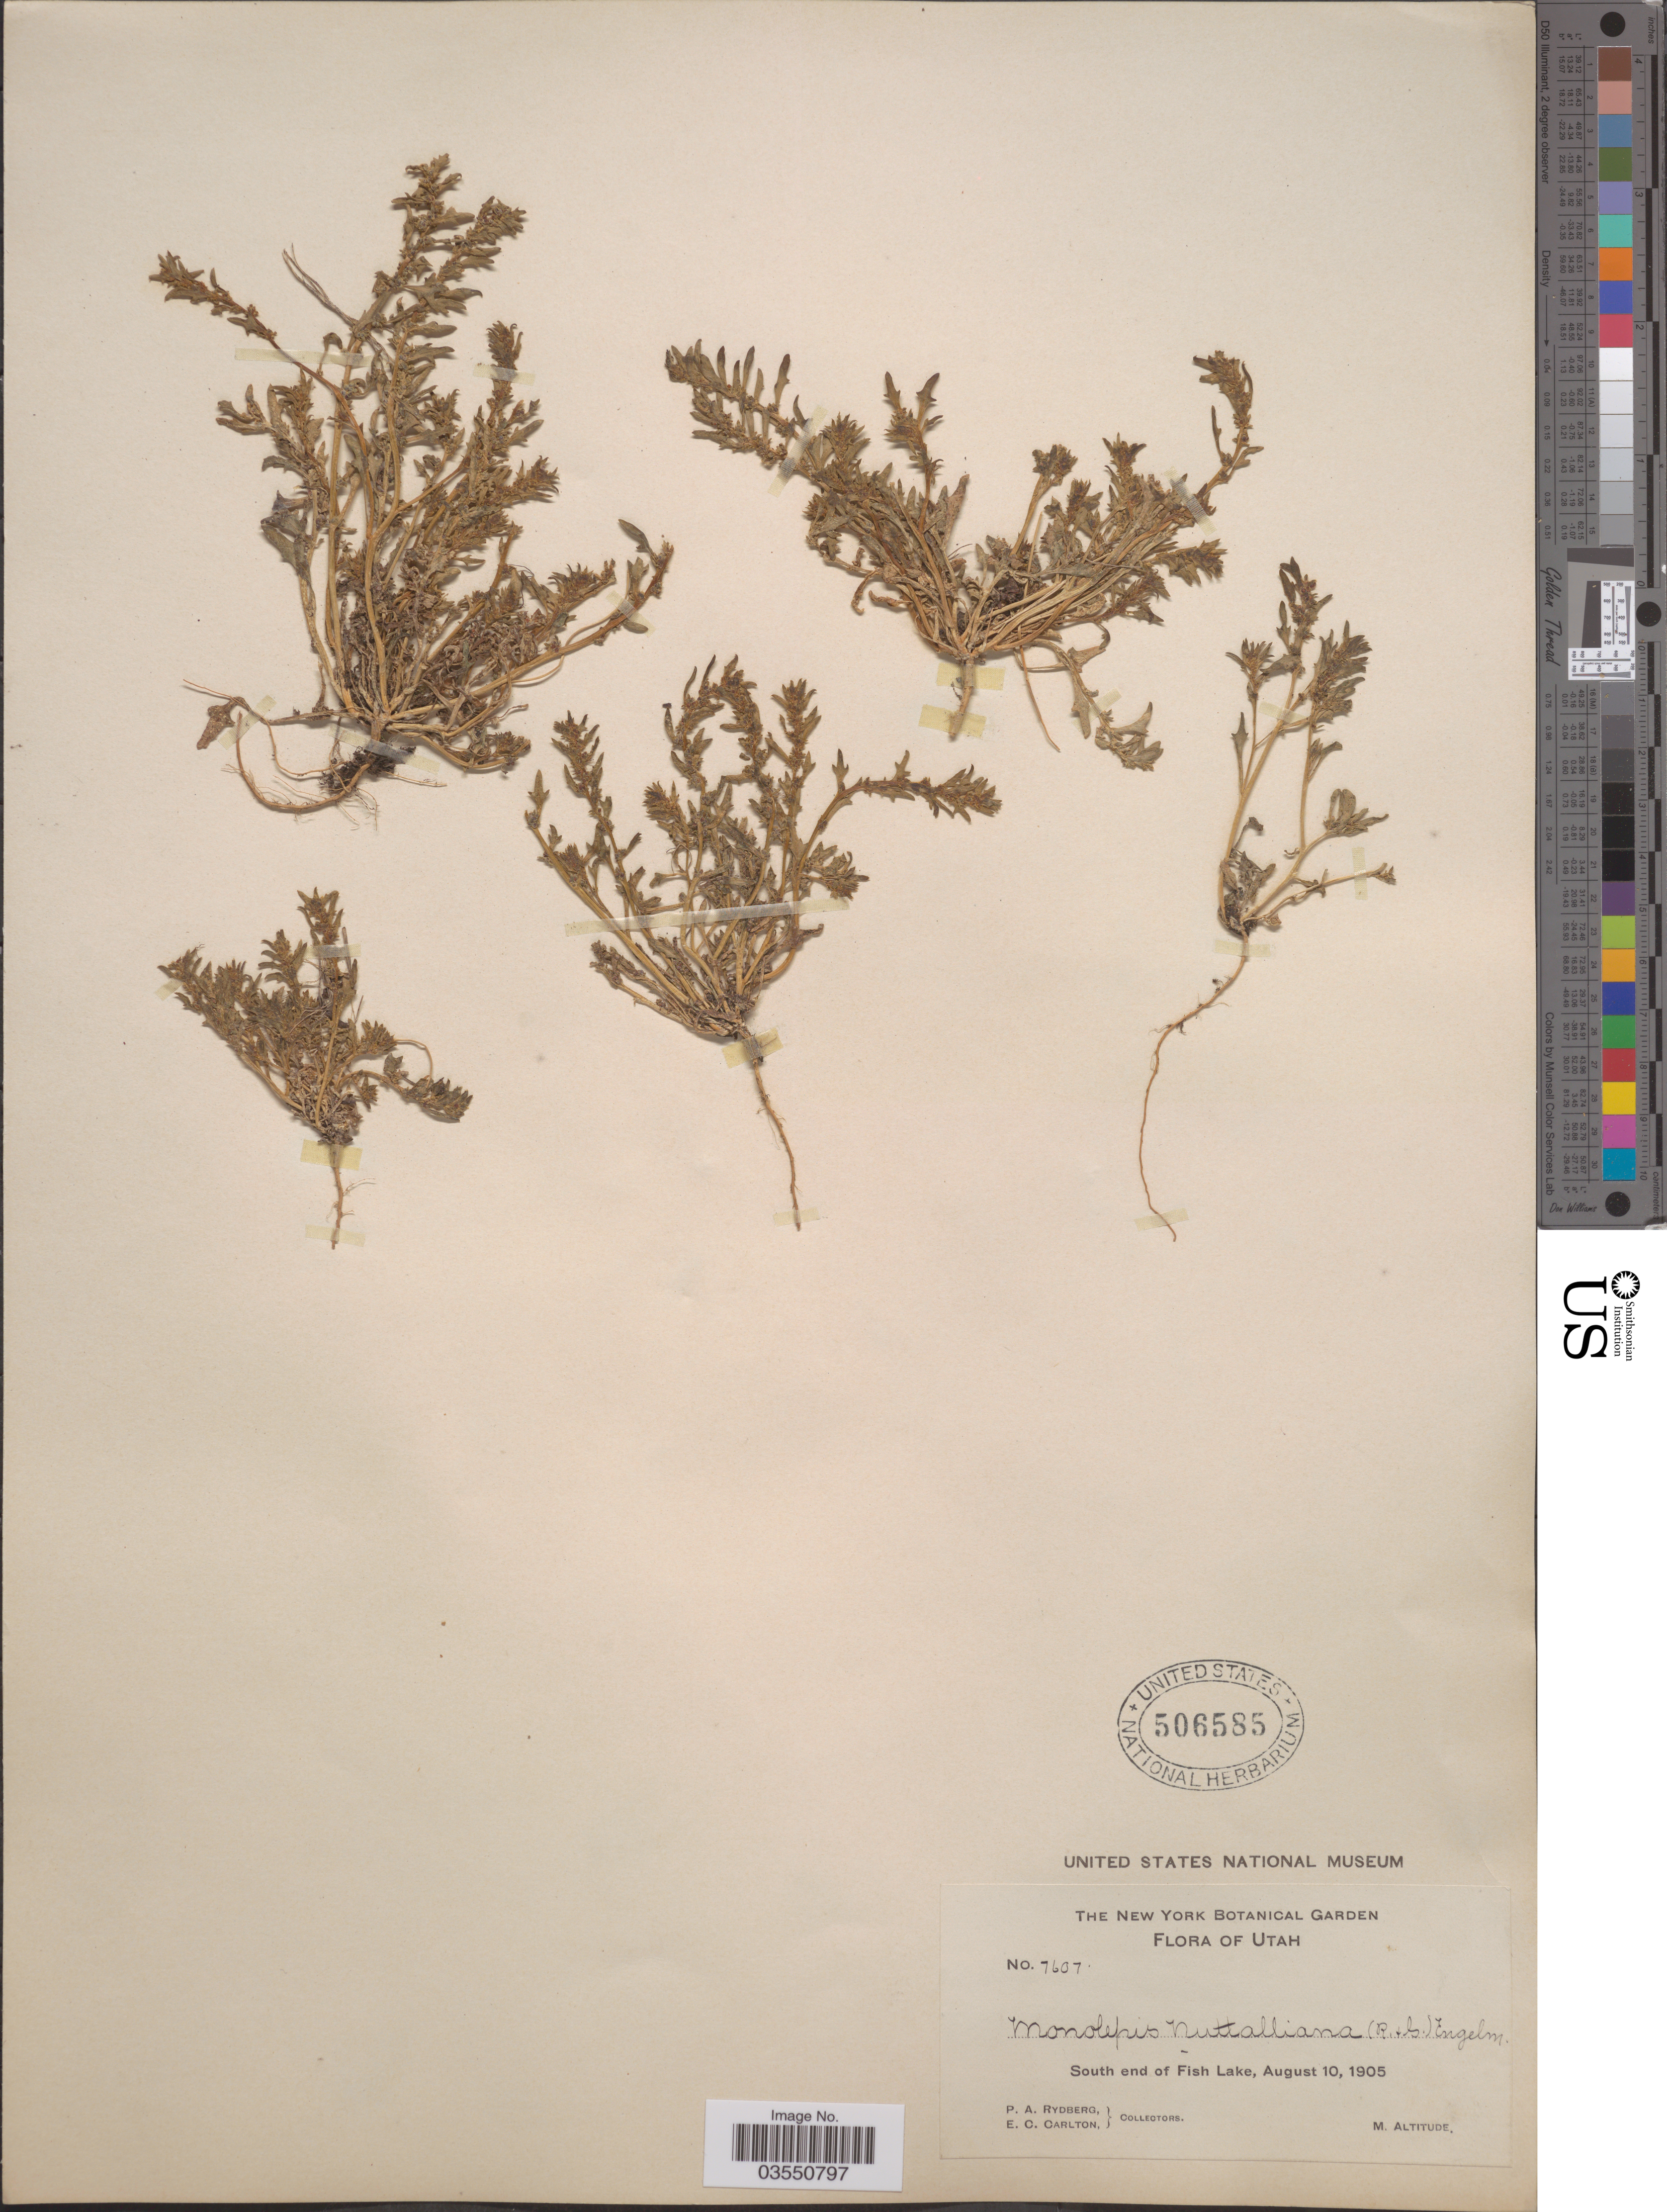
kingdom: Plantae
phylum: Tracheophyta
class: Magnoliopsida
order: Caryophyllales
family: Amaranthaceae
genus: Blitum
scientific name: Blitum nuttallianum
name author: Schult.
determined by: U.S. National Herbarium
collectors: P. A. Rydberg & E. Carlton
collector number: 7607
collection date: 1905-08-10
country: United States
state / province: Utah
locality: South end of Fish Lake.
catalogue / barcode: US 506585